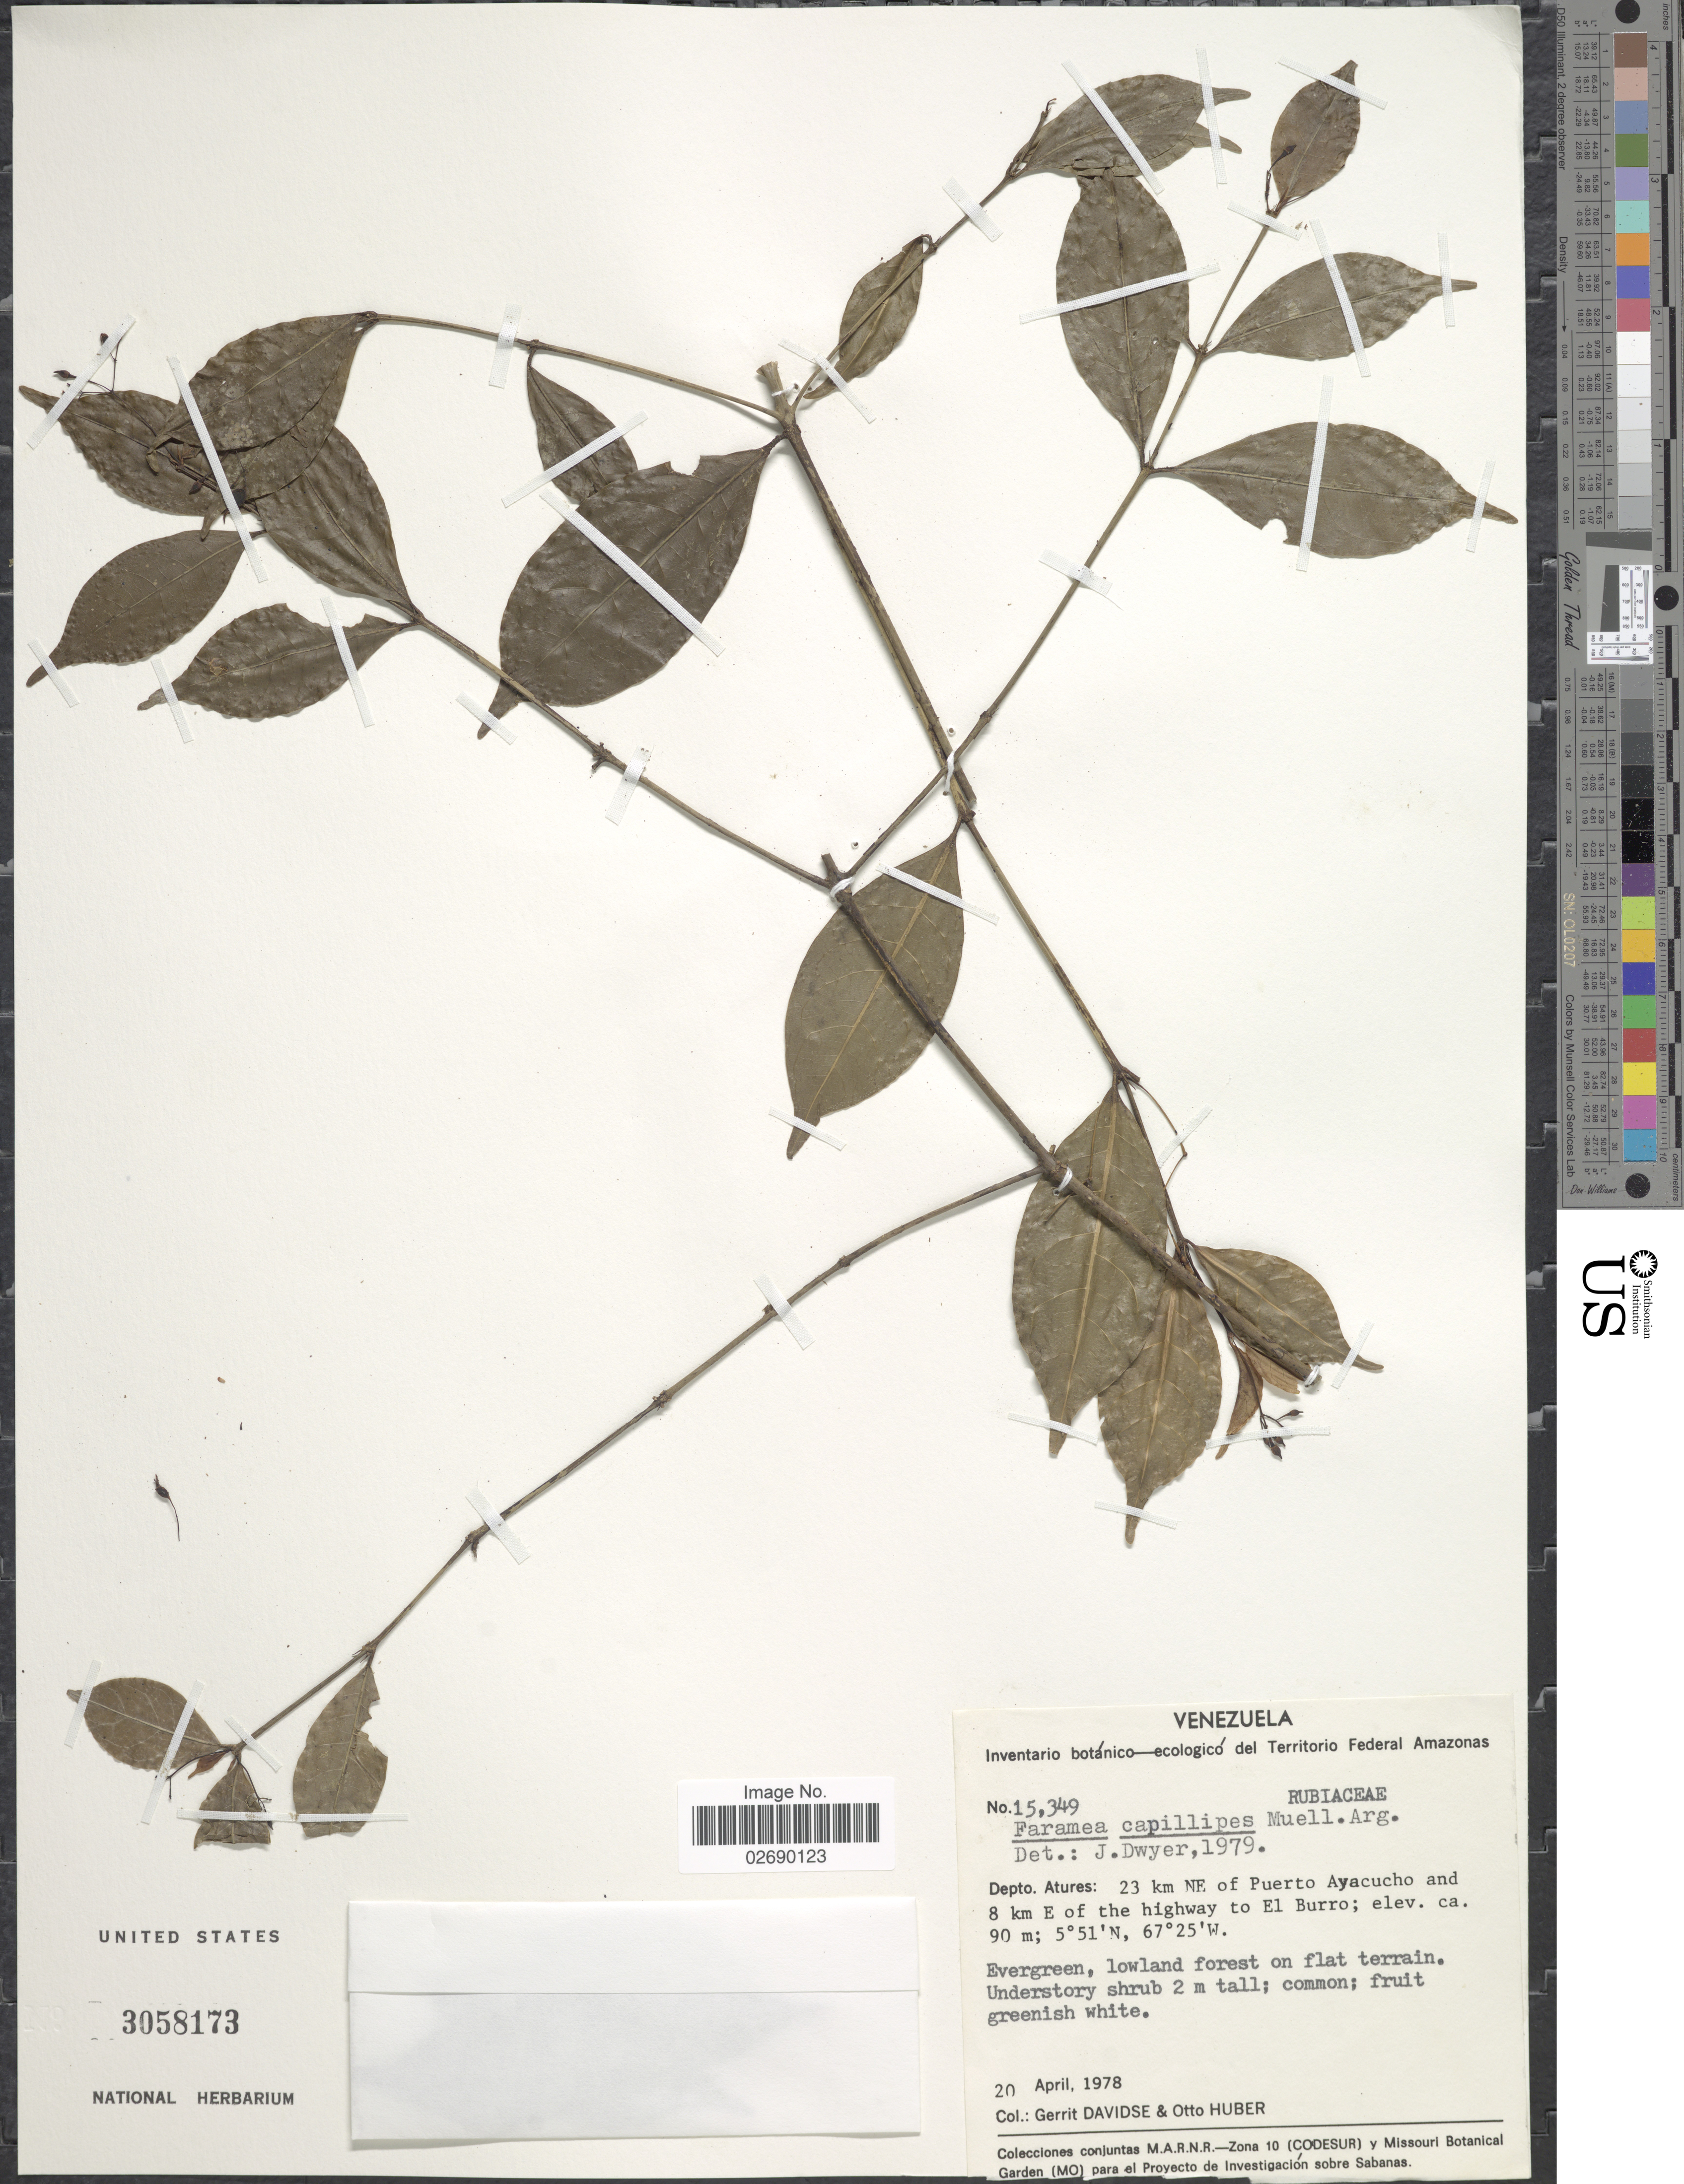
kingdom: Plantae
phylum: Tracheophyta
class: Magnoliopsida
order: Gentianales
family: Rubiaceae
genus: Faramea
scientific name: Faramea capillipes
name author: Müll. Arg.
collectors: G. Davidse & O. Huber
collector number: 15349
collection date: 1978-04-20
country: Venezuela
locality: Depto. Atures: 23 km NE of Puerto Ayacucho and 8 km E of the highway to El Burro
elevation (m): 90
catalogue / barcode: US 3058173